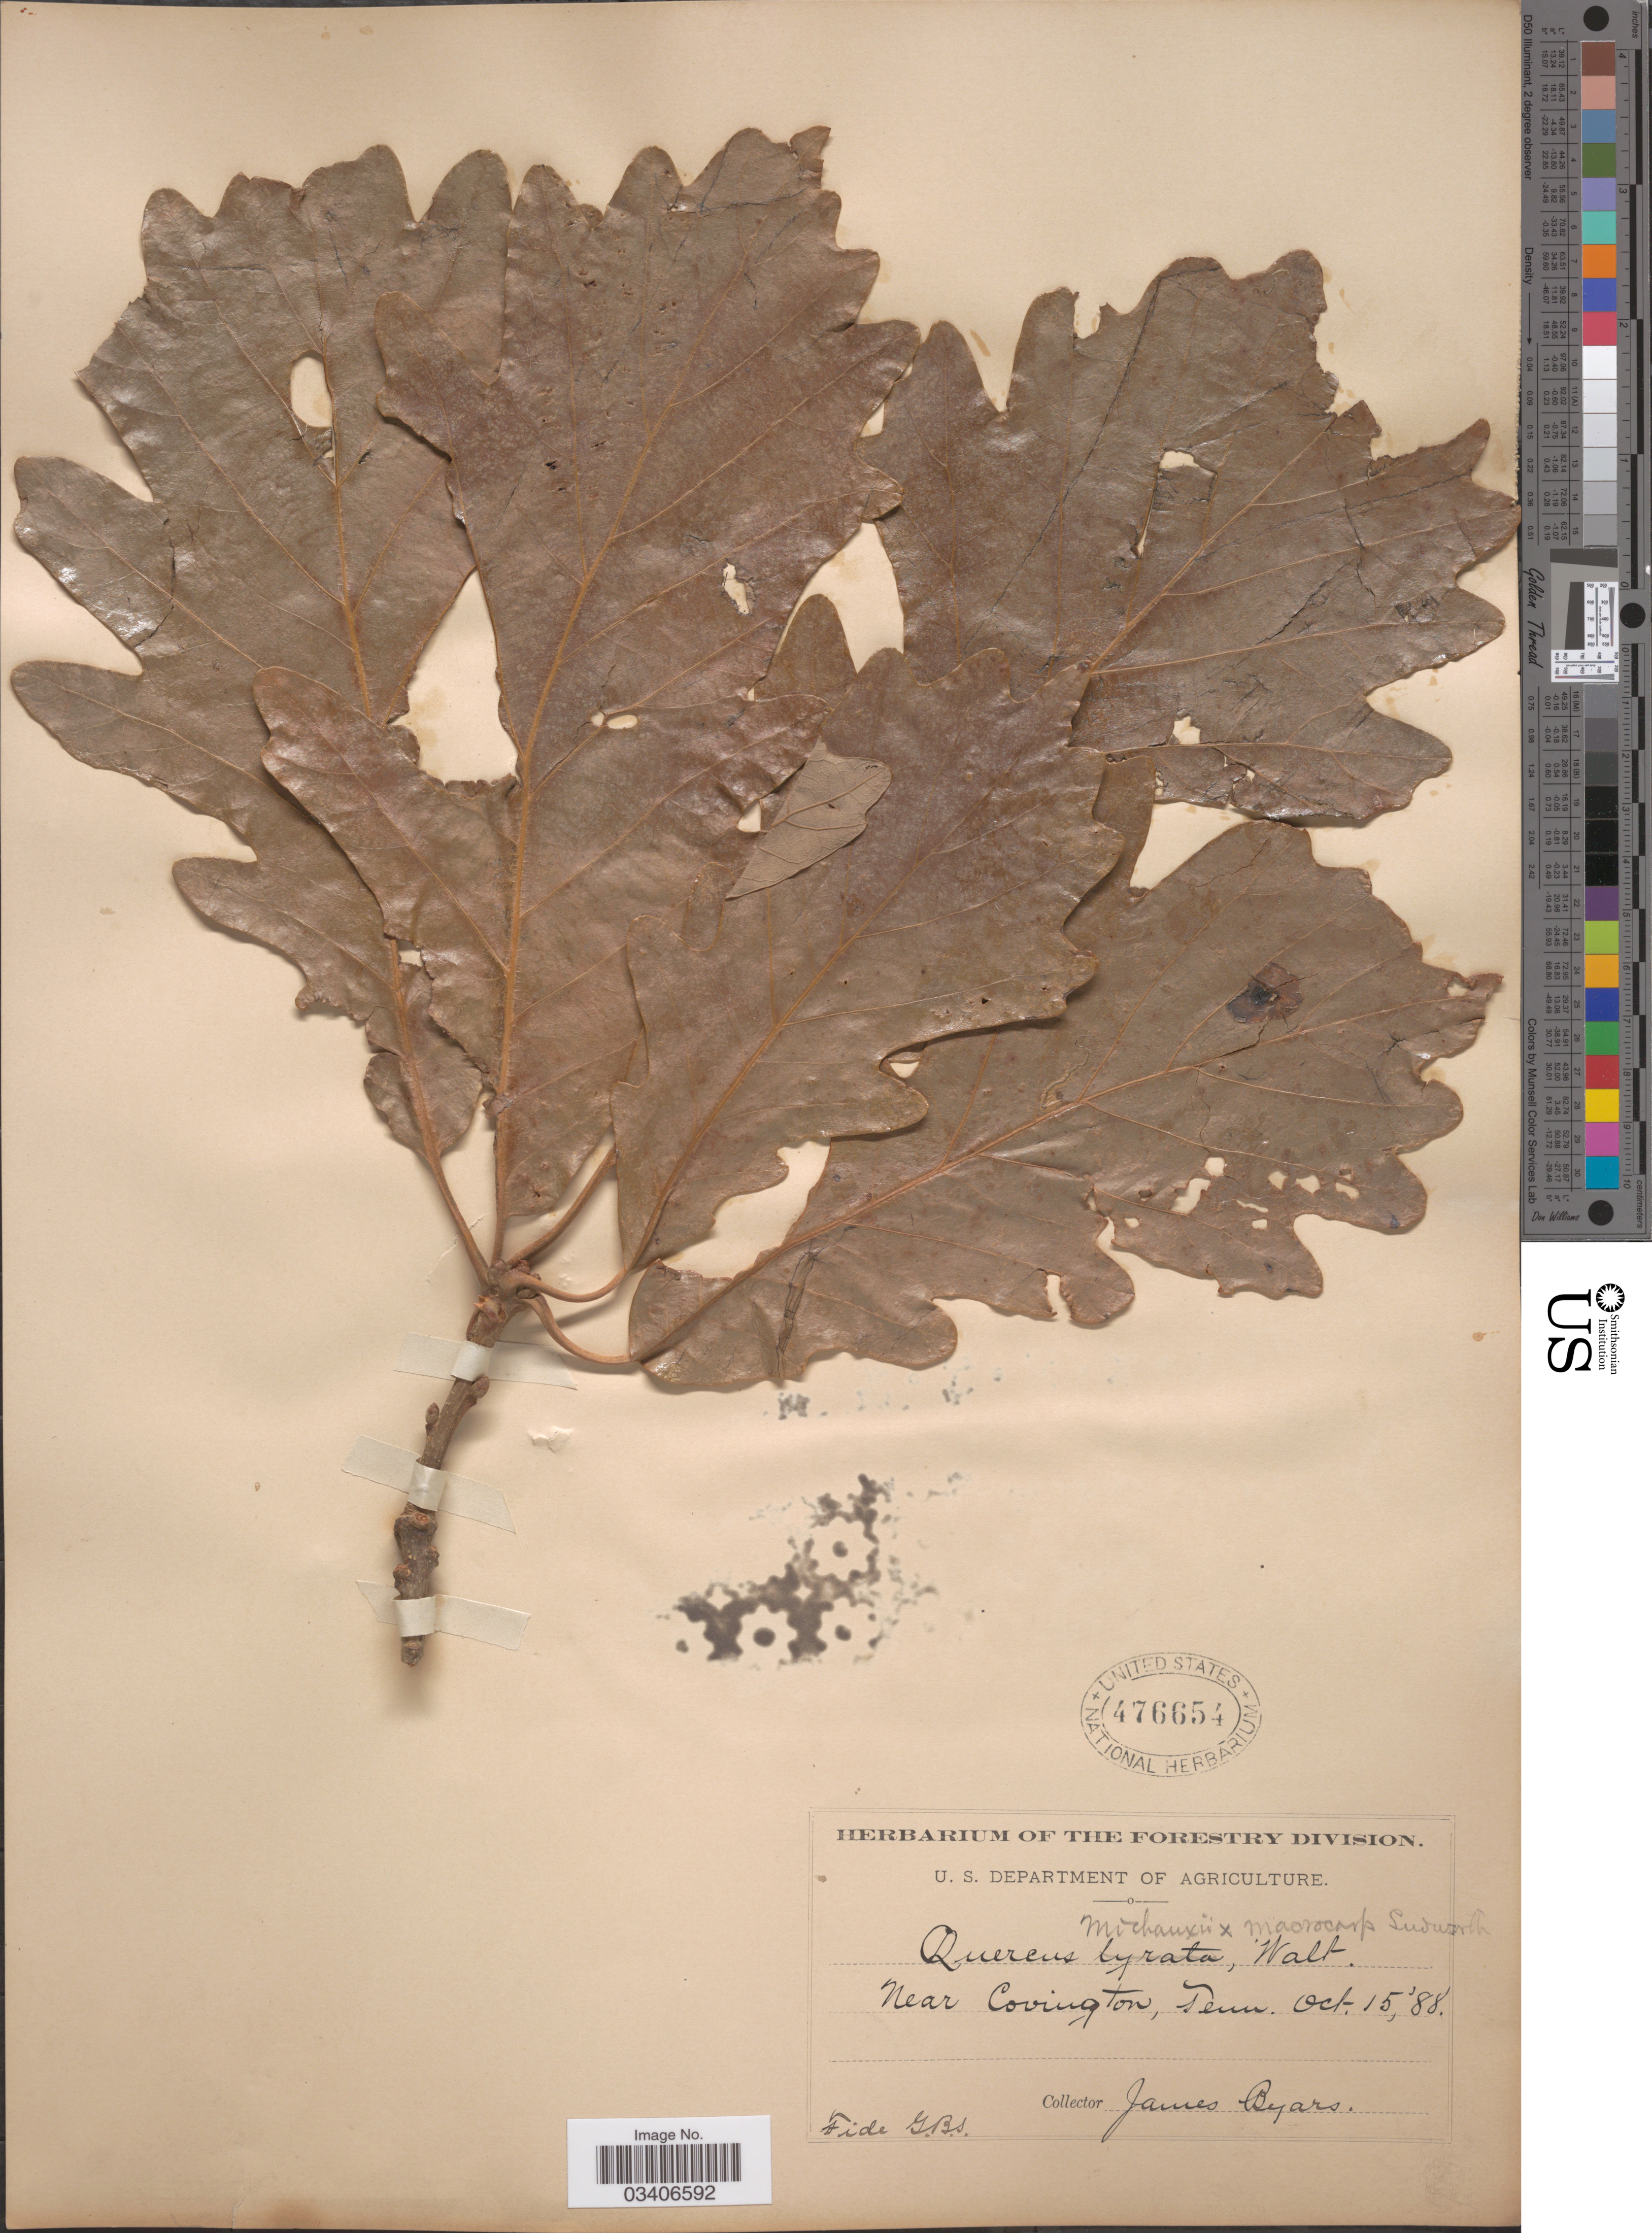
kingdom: Plantae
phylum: Tracheophyta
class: Magnoliopsida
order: Fagales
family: Fagaceae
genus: Quercus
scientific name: Quercus x byarsii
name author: Sudw. ex Trel.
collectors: J. Byars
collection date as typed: Transcribed d/m/y: 15/10/88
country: United States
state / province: Tennessee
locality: Near Covington.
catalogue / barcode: US 476654